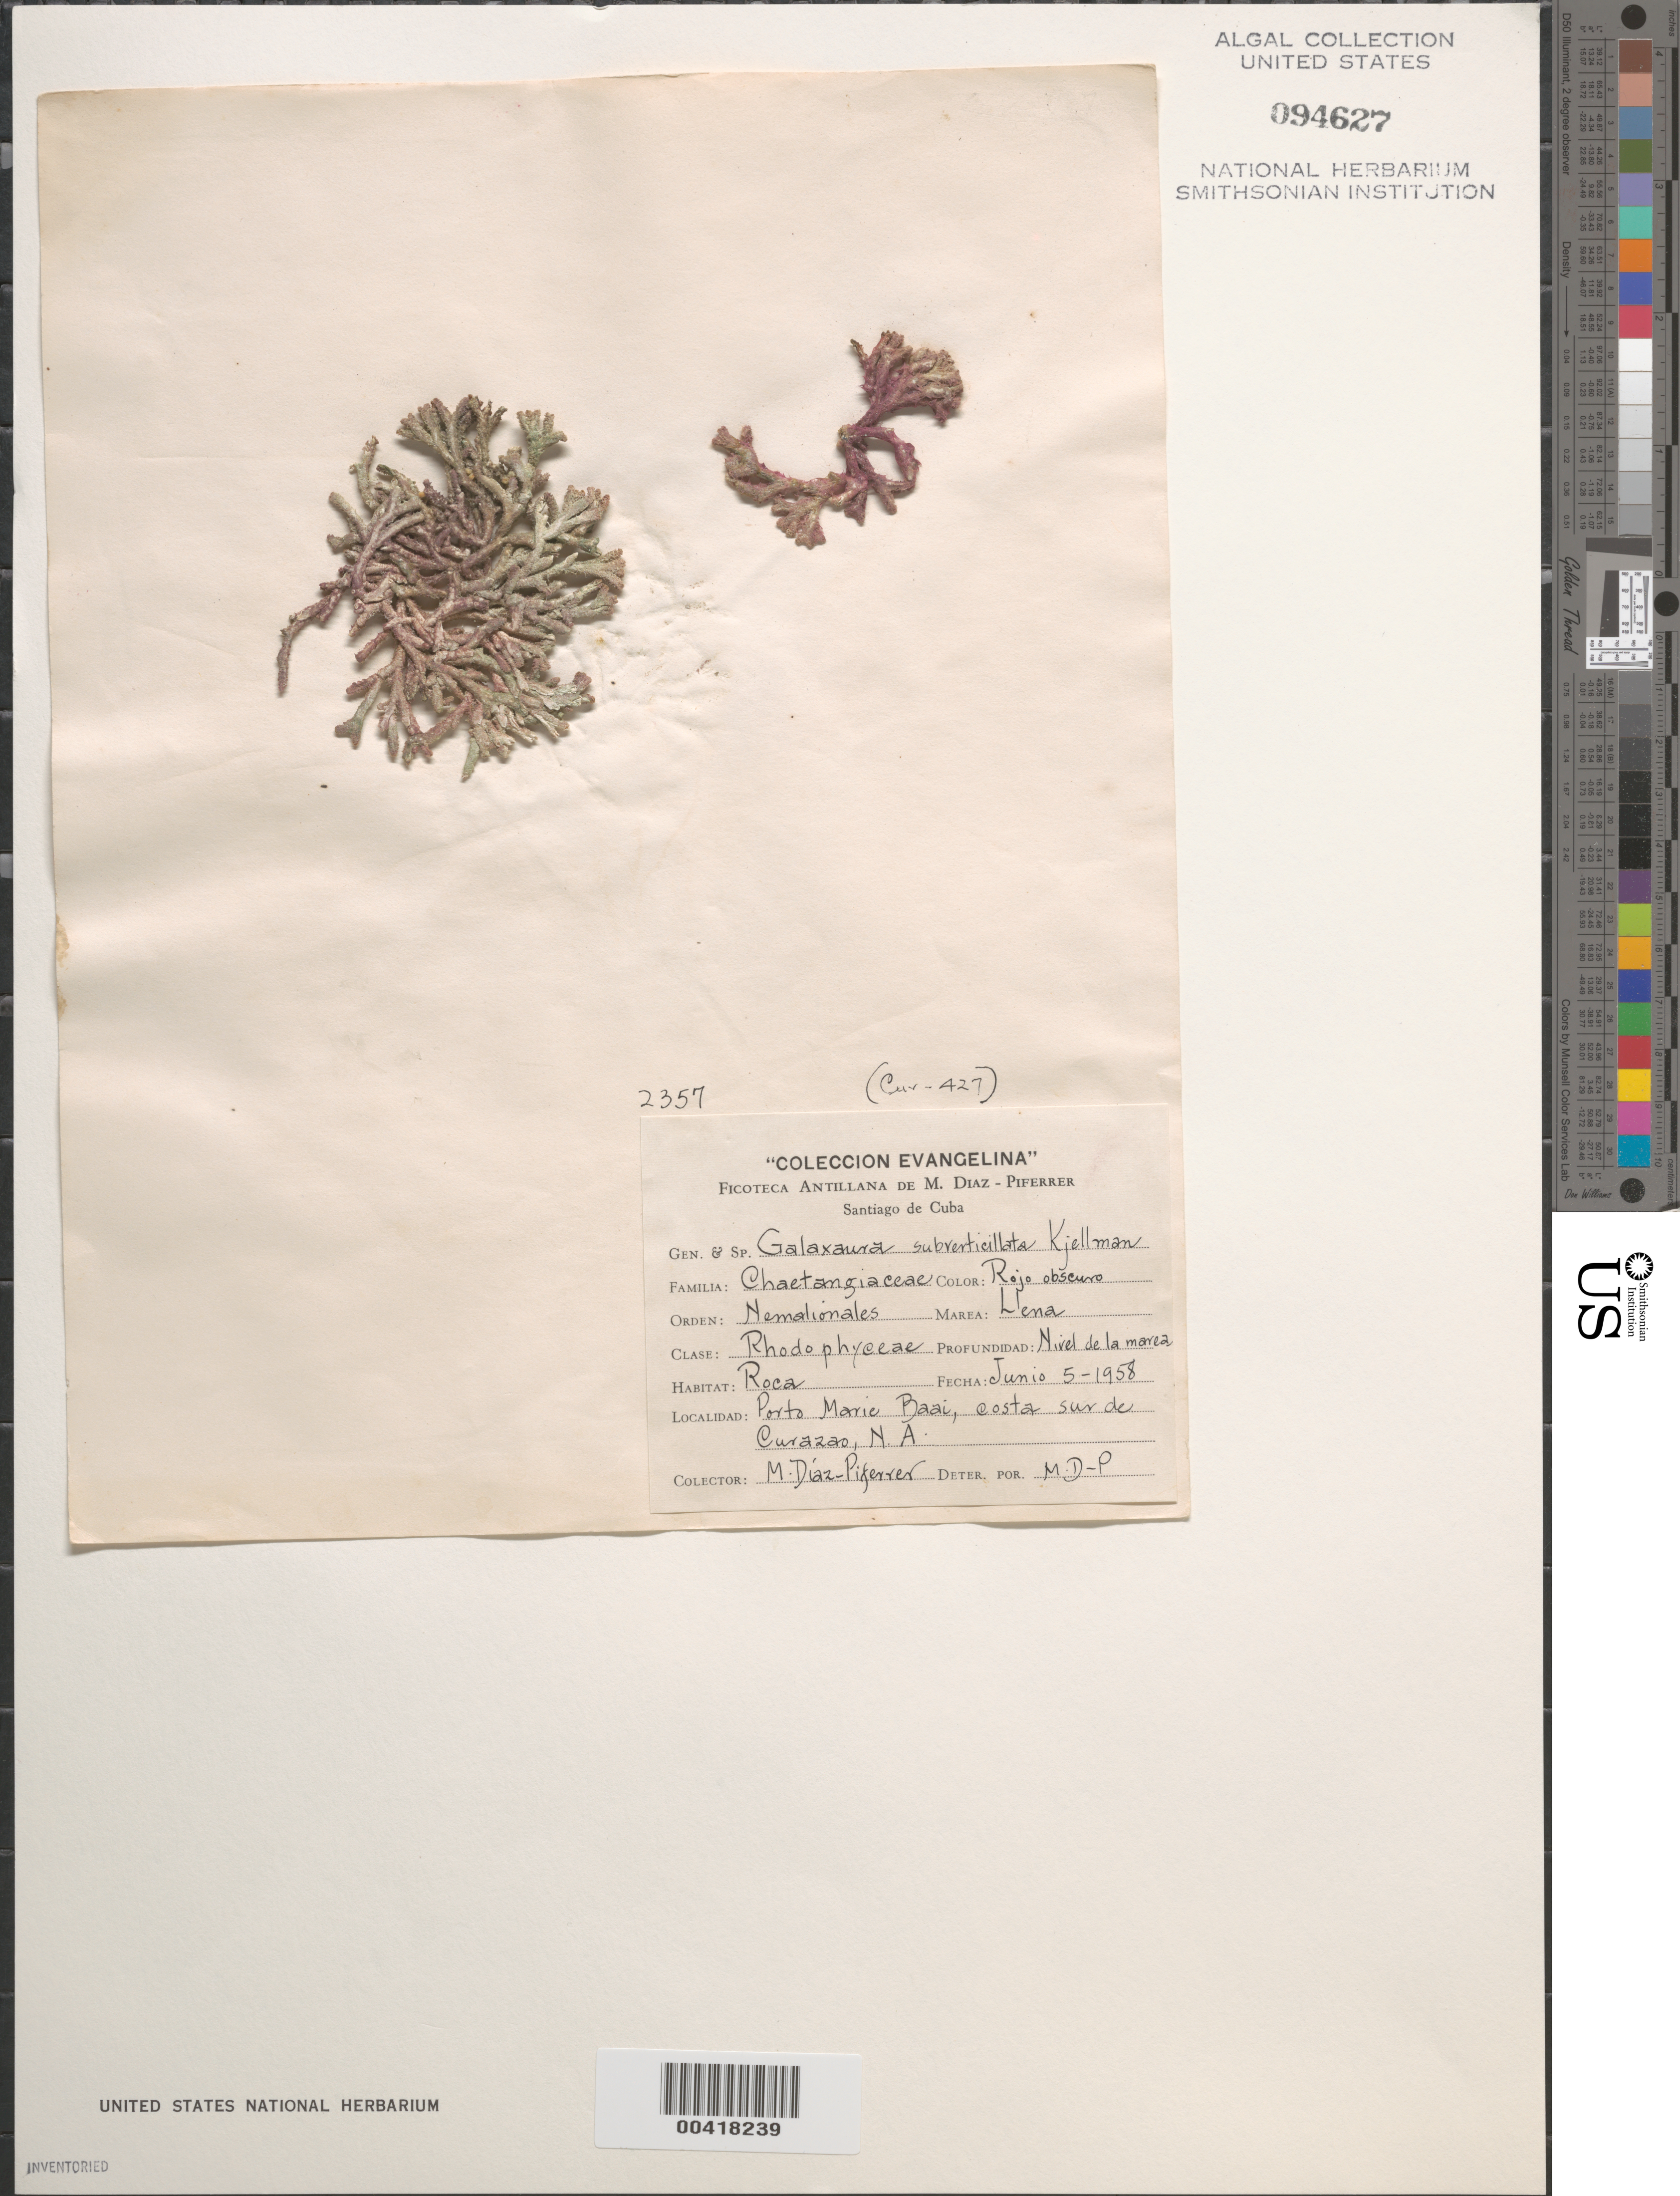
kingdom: Plantae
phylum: Rhodophyta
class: Florideophyceae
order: Nemaliales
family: Galaxauraceae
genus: Galaxaura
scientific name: Galaxaura rugosa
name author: (Ellis & Sol.) J.V.Lamouroux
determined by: Algae name updating Project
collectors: M. Diaz-Piferrer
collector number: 2357 & CUR. 427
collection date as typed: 05 Jun 1958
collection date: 1958-06-05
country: Curaçao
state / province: ABC Islands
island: Curaçao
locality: Porto Marie Baai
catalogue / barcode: US 94627